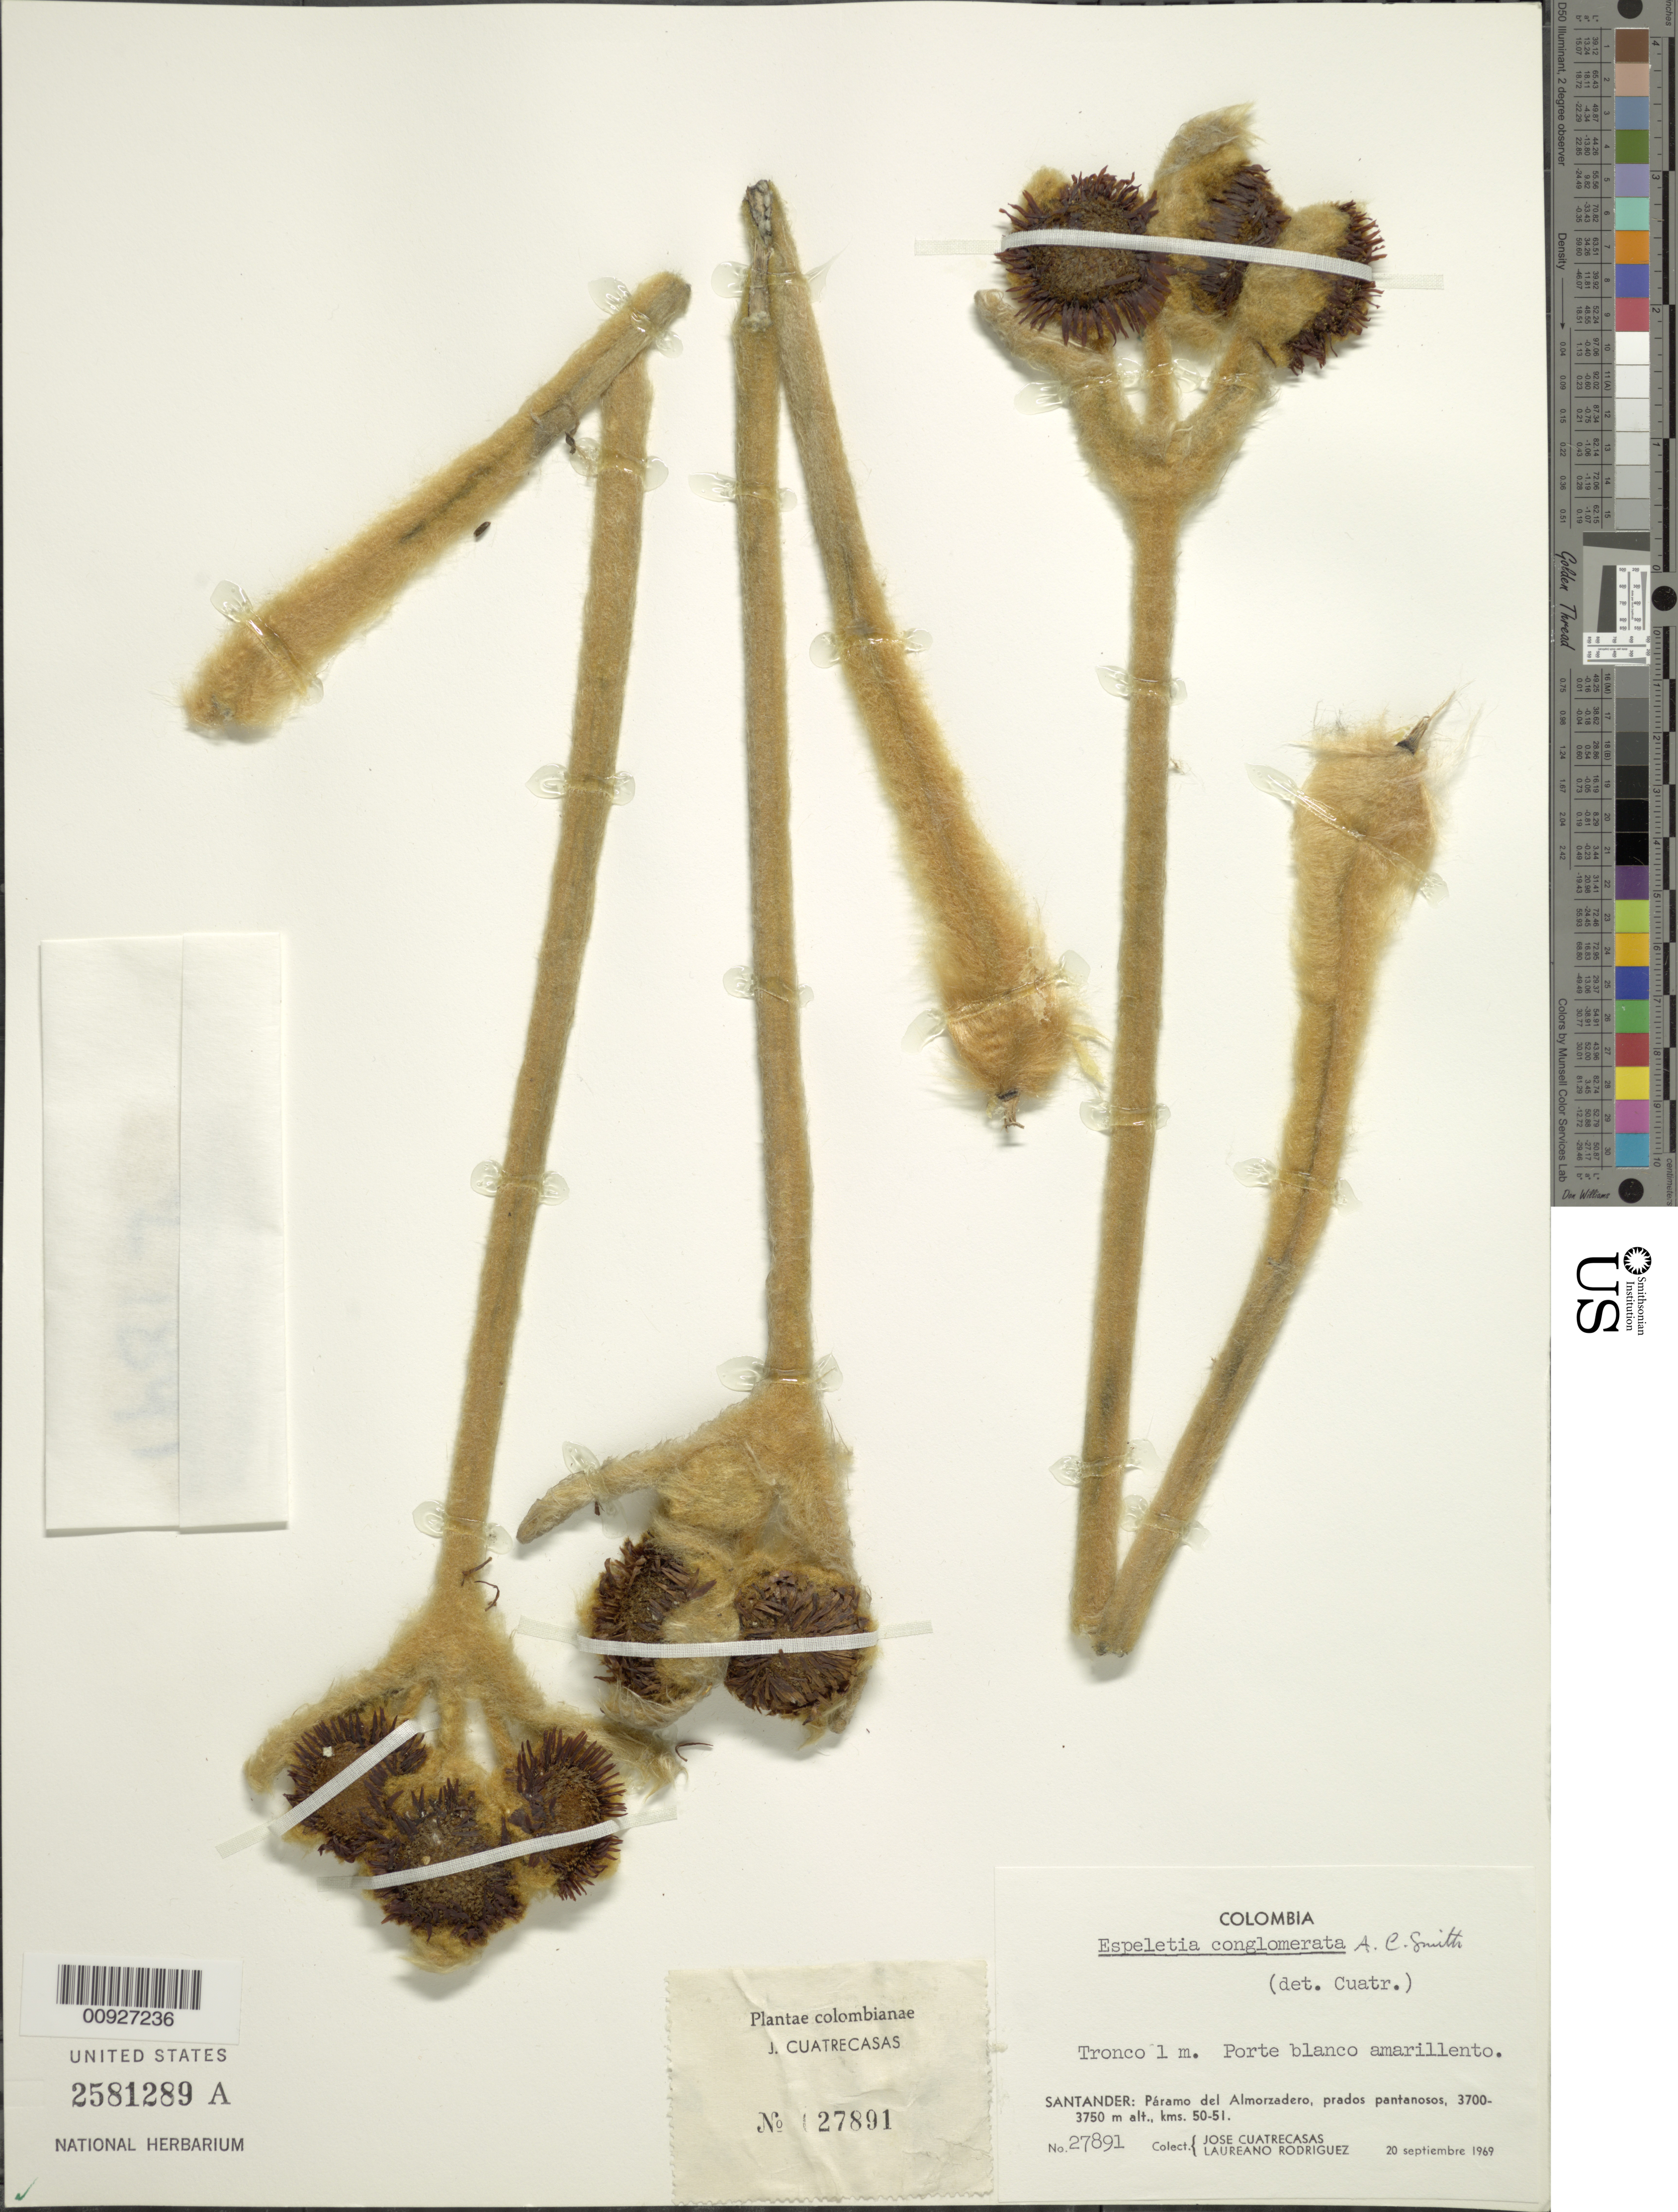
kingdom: Plantae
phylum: Tracheophyta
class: Magnoliopsida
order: Asterales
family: Asteraceae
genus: Espeletia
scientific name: Espeletia conglomerata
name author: A.C. Sm.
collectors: J. Cuatrecasas & L. Rodriguez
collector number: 27891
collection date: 1969-09-20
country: Colombia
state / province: Santander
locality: P. del Almorzadero. Páramo de Almorzadero, km 50-52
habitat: Prados pantanosos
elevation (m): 3700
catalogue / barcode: US 2581289A